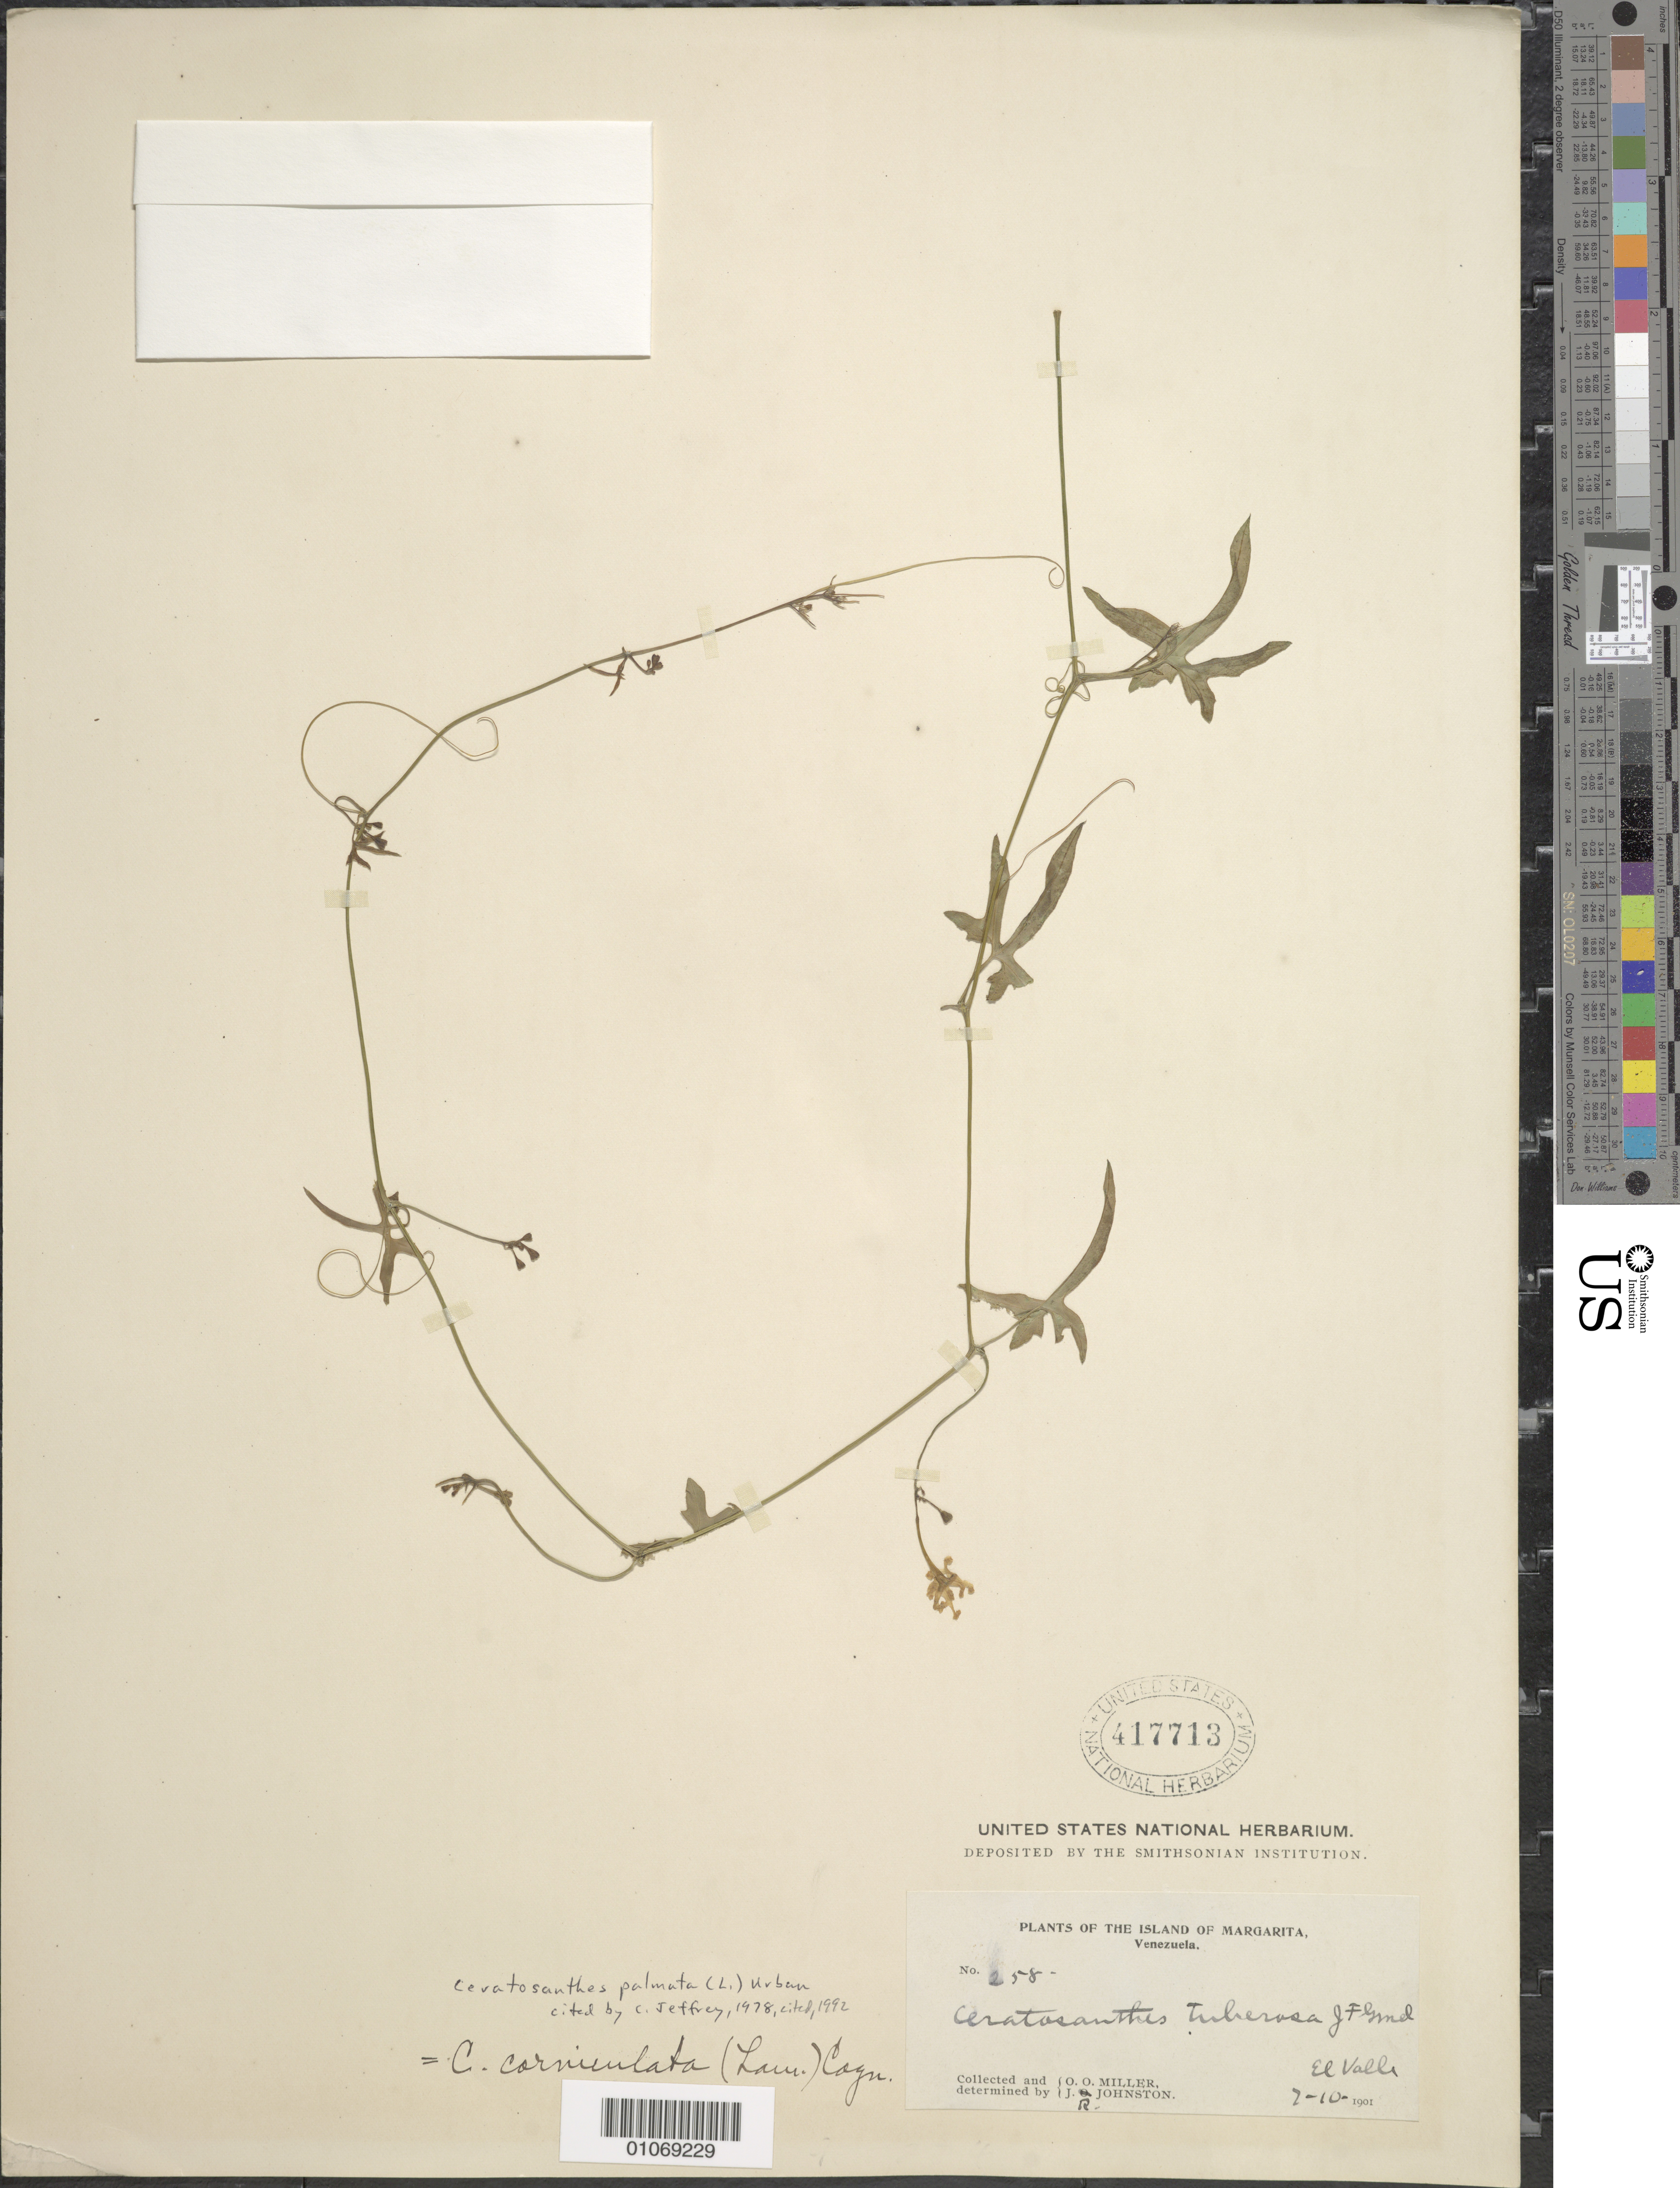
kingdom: Plantae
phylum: Tracheophyta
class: Magnoliopsida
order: Cucurbitales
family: Cucurbitaceae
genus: Ceratosanthes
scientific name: Ceratosanthes palmata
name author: (L.) Urb.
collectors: O. O. Miller & J. Johnston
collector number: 258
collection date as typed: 10 Jul 1901 or 07 Oct 1901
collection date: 1901-07-10 or 1901-10-07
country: Venezuela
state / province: Nueva Esparta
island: Margarita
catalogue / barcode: US 417713